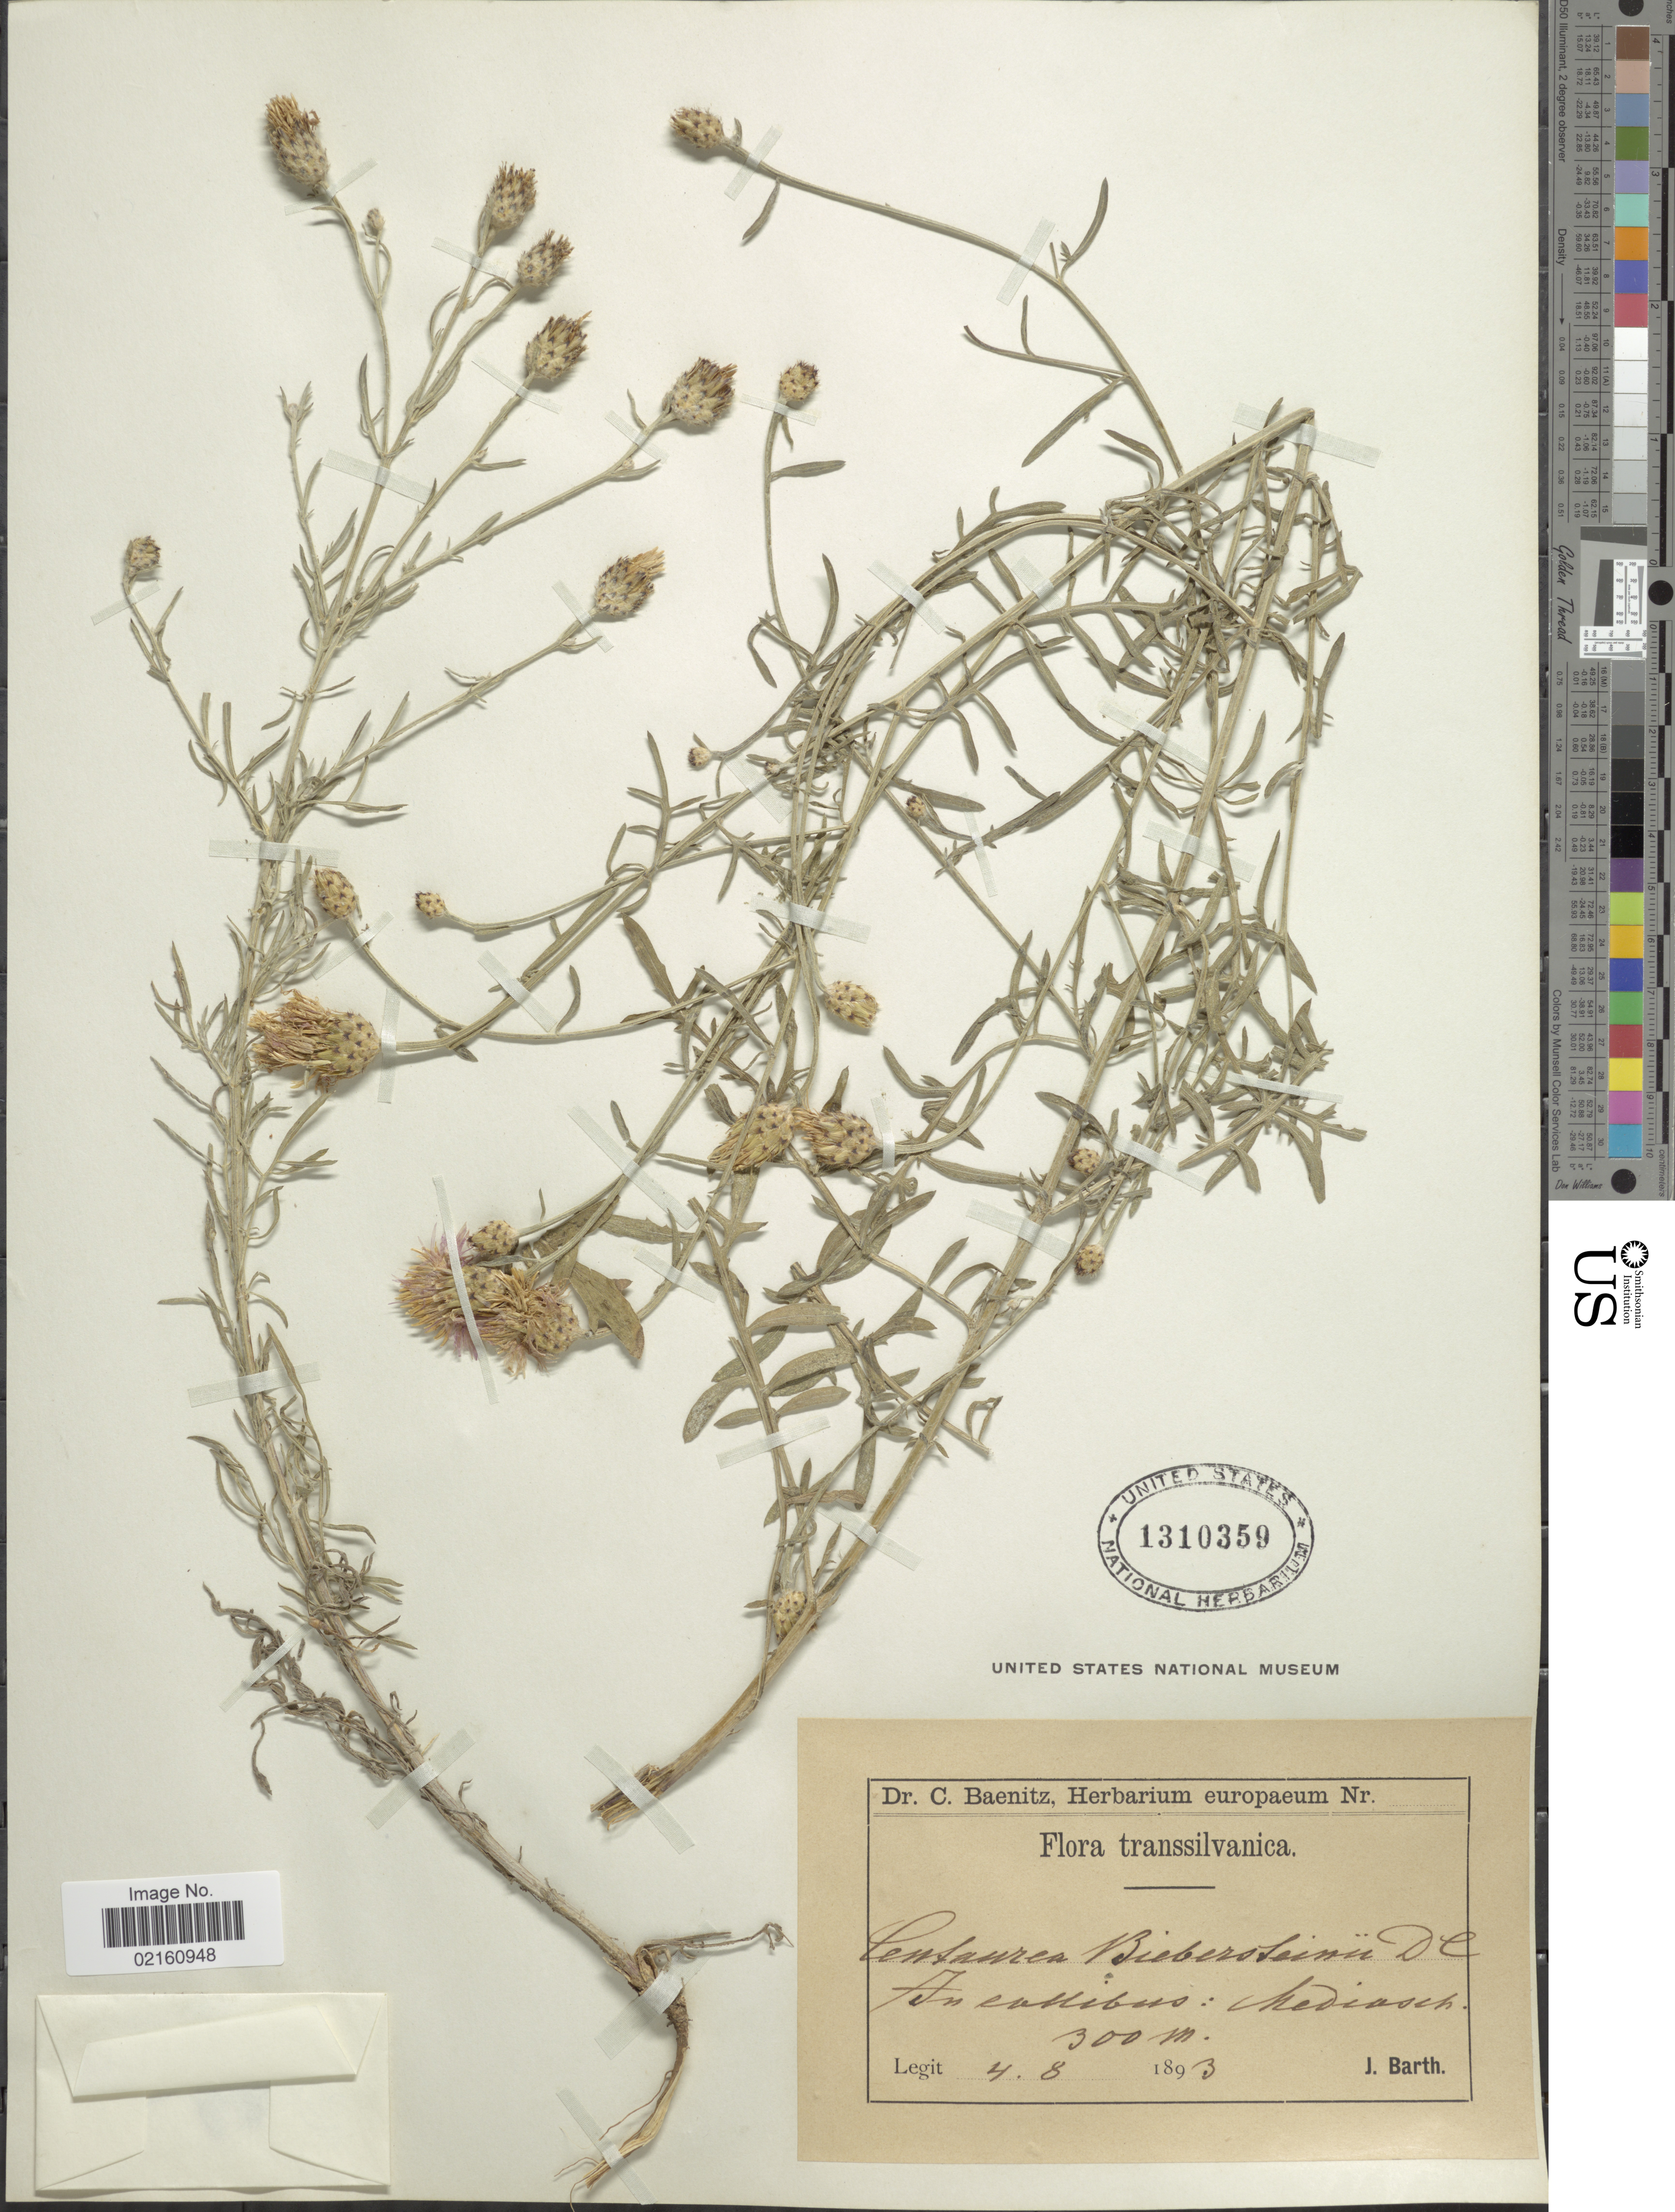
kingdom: Plantae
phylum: Tracheophyta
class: Magnoliopsida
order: Asterales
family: Asteraceae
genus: Centaurea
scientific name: Centaurea stoebe subsp. australis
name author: (Pančić & A. Kern.) Greuter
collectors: J. Barth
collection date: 1893-08-04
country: Romania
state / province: Sibiu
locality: Chediasch [interpreted]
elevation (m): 300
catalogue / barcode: US 1310359